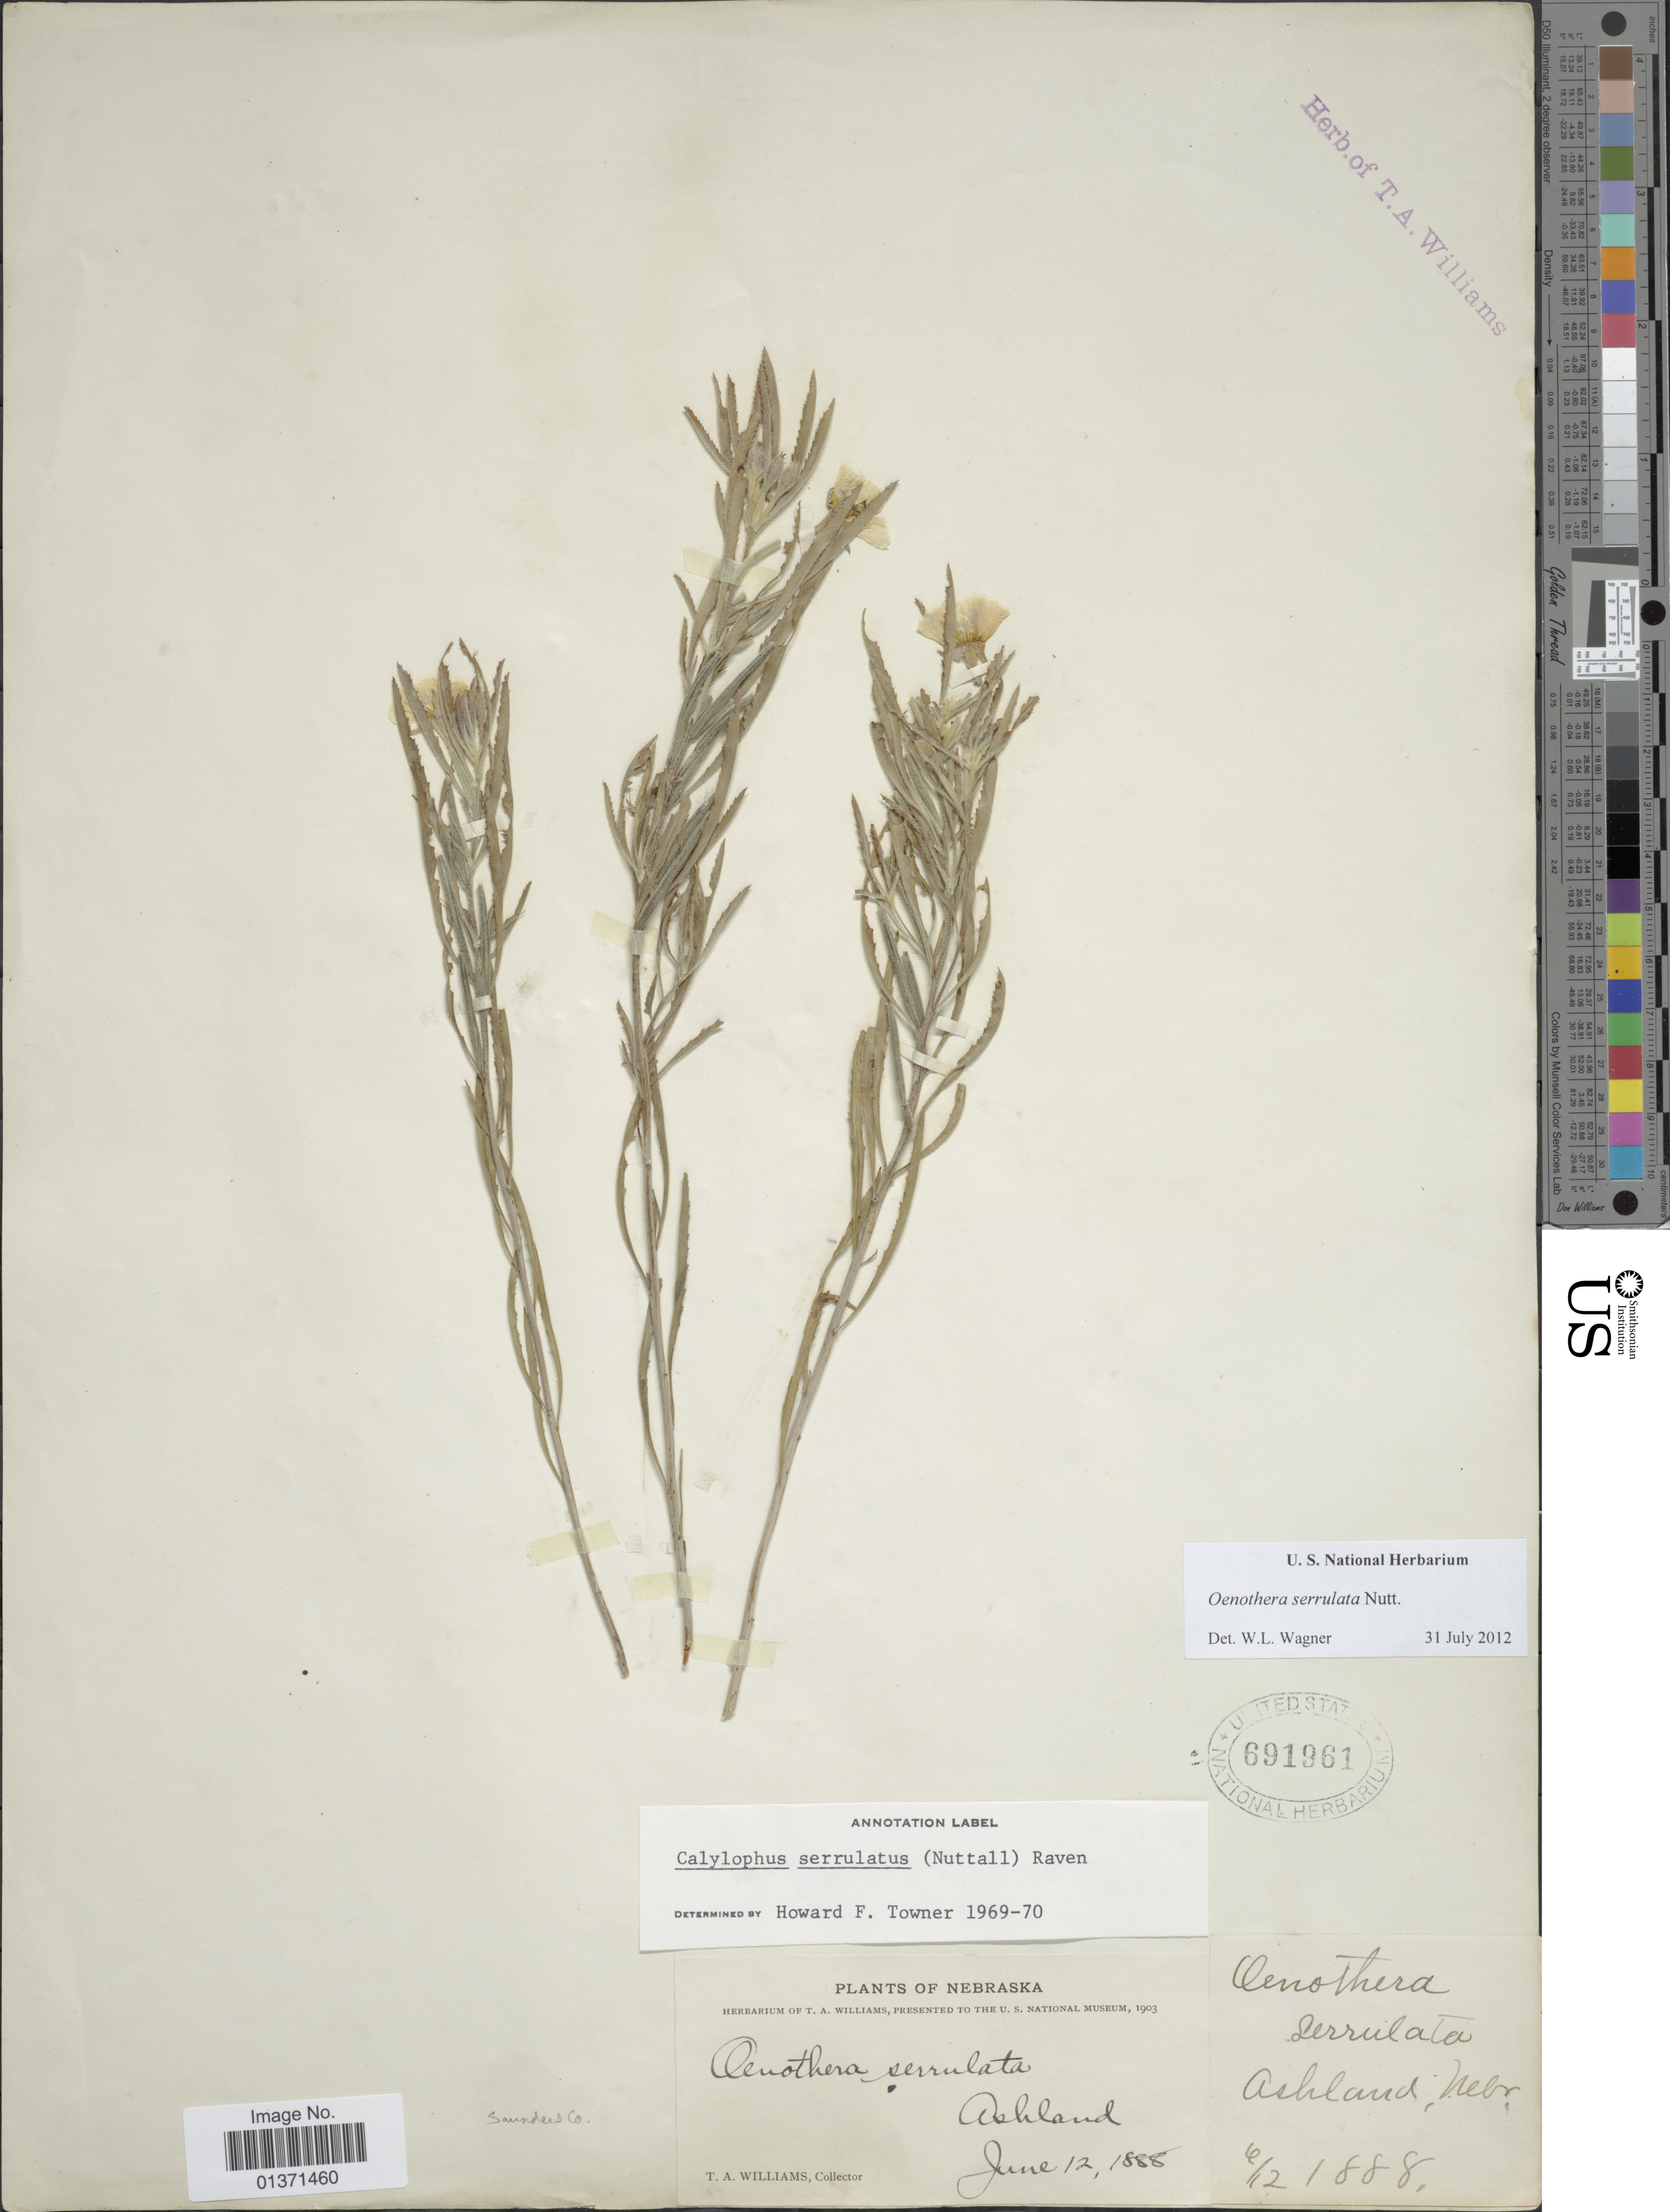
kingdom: Plantae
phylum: Tracheophyta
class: Magnoliopsida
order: Myrtales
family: Onagraceae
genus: Oenothera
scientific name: Oenothera serrulata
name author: Nutt.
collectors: T. A. Williams (herbarium)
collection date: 1888-06-12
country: United States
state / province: Nebraska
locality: Ashland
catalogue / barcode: US 691961